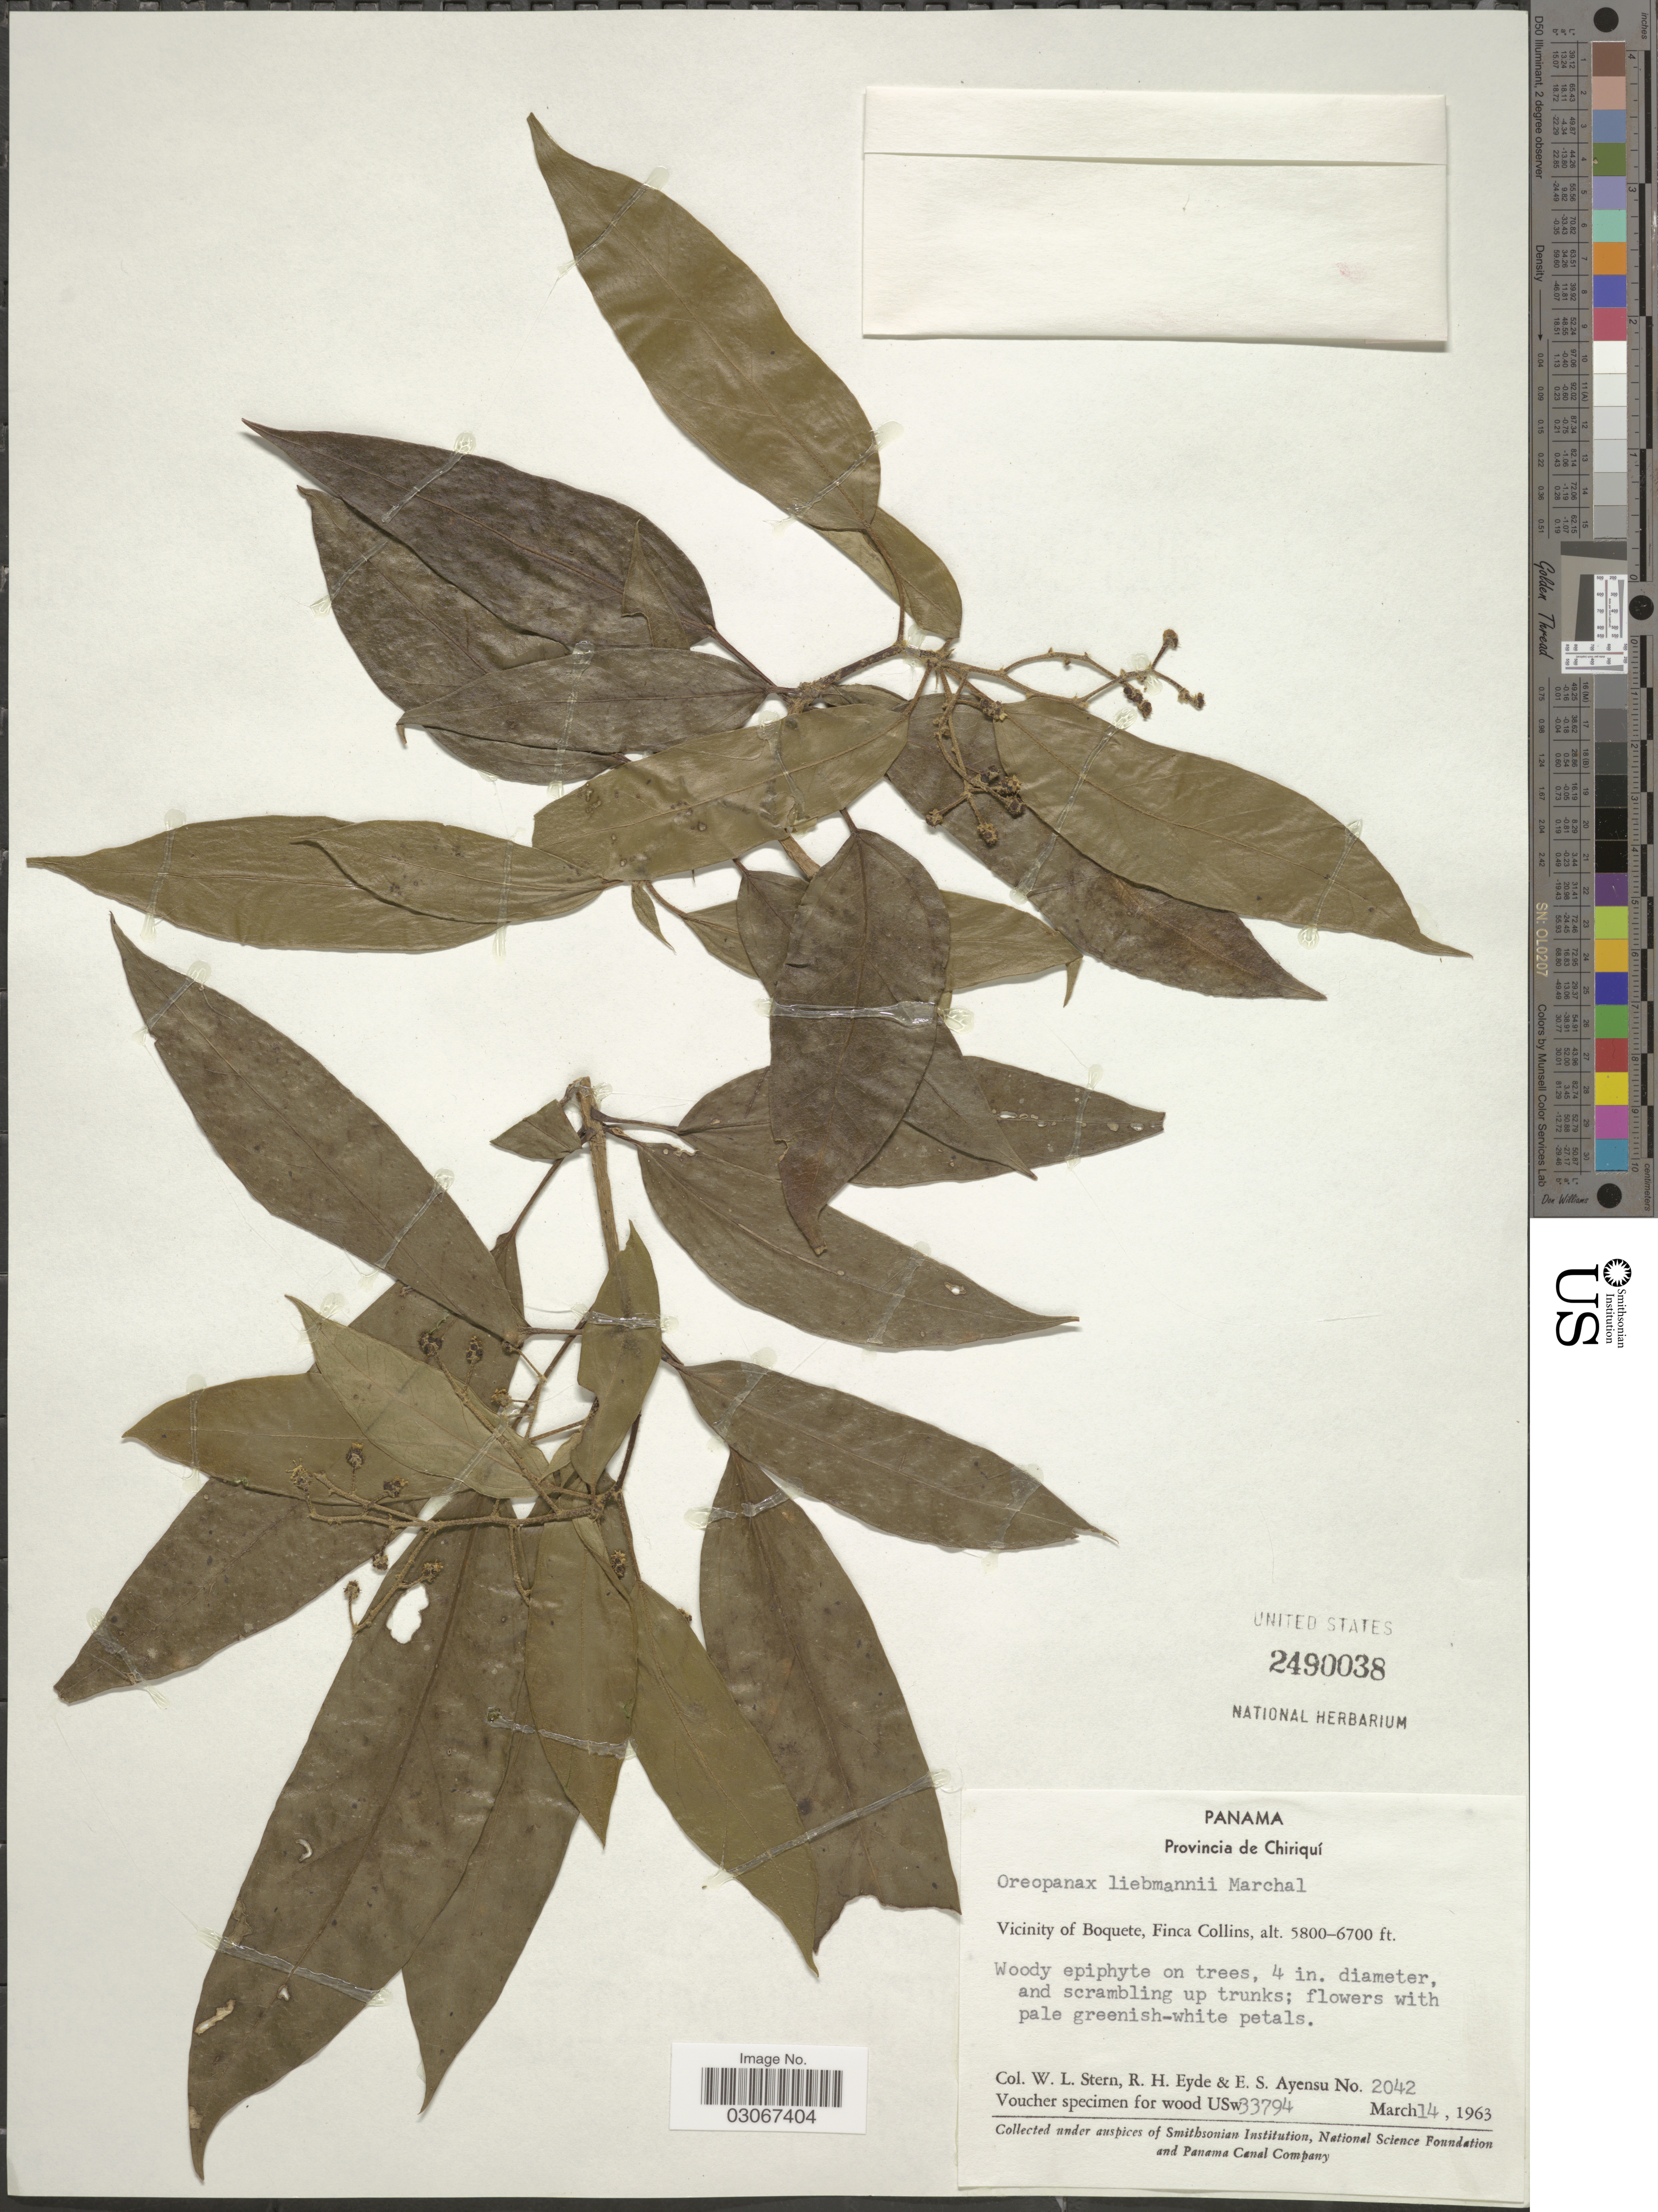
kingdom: Plantae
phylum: Tracheophyta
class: Magnoliopsida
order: Apiales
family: Araliaceae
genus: Oreopanax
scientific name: Oreopanax liebmannii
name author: Marchal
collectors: W. L. Stern, R. H. Eyde & E. S. Ayensu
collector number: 2042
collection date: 1963-03-14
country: Panama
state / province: Chiriqui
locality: Vicinity of Boquete, Finca Collins.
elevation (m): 1768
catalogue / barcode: US 2490038